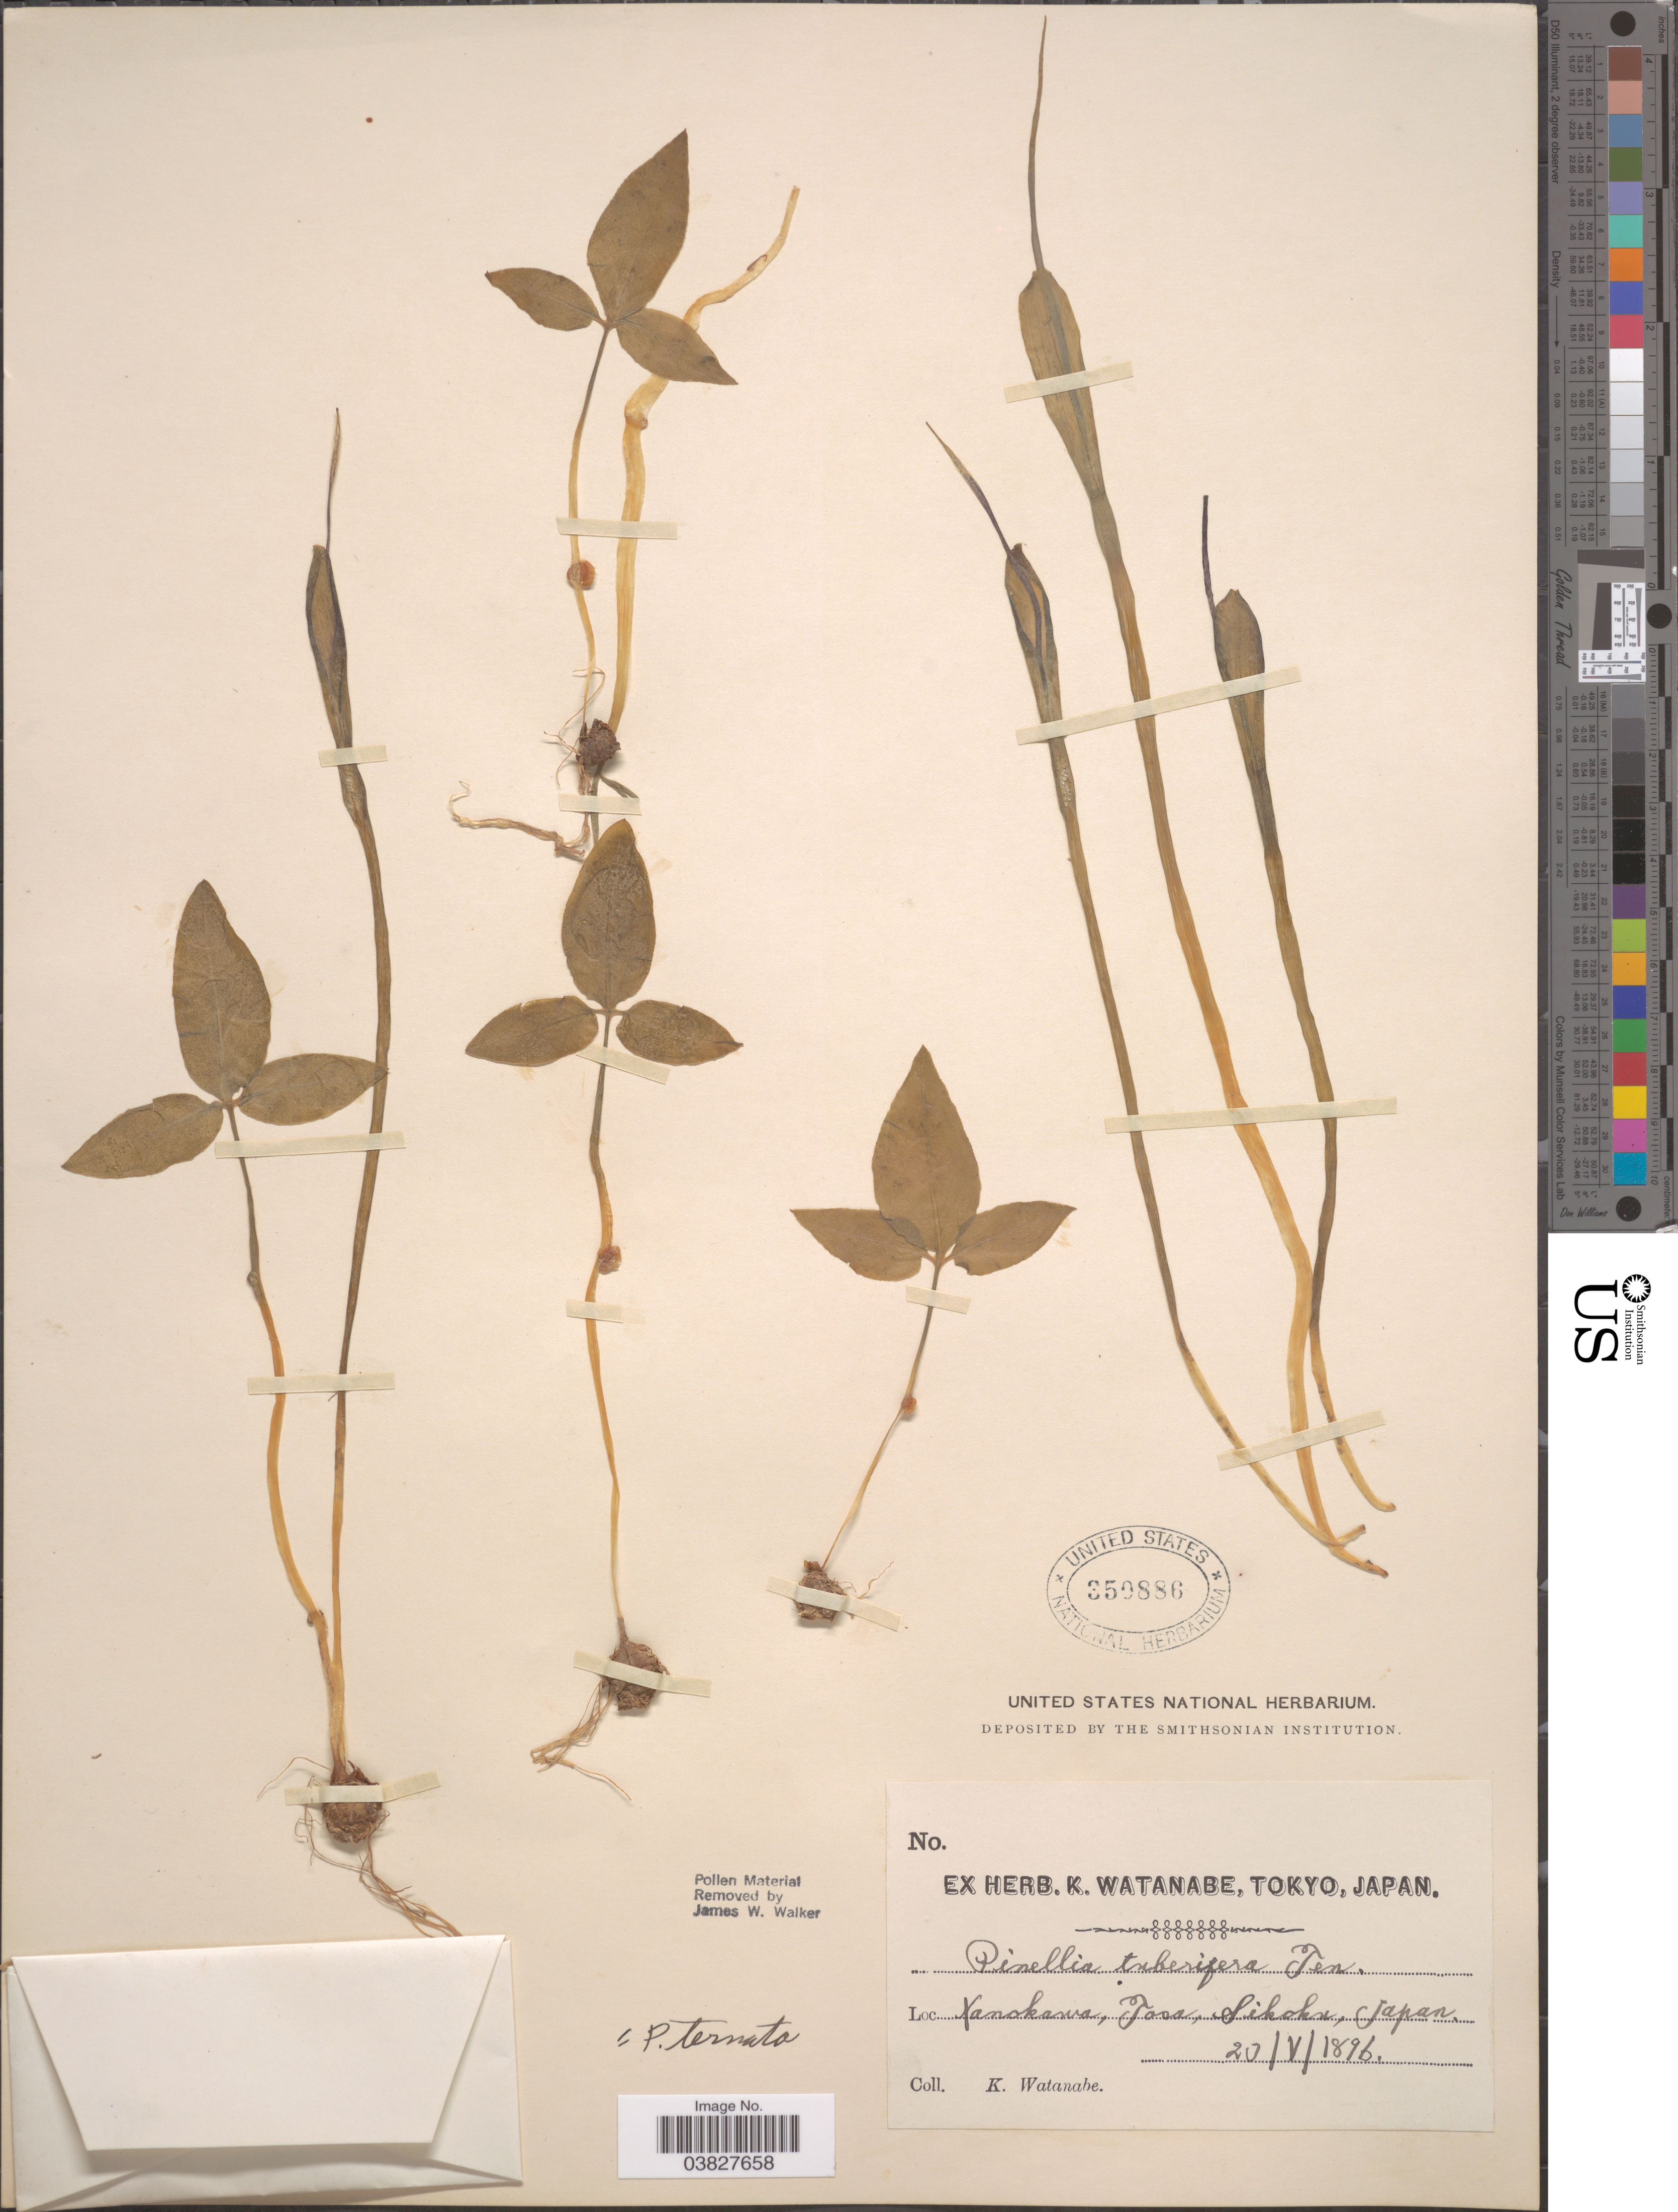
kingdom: Plantae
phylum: Tracheophyta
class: Liliopsida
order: Alismatales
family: Araceae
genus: Pinellia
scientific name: Pinellia ternata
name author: Druce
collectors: K. Watanabe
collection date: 1896-05-20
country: Japan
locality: Nanokawa, Tosa, Sikoku.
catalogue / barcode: US 350886